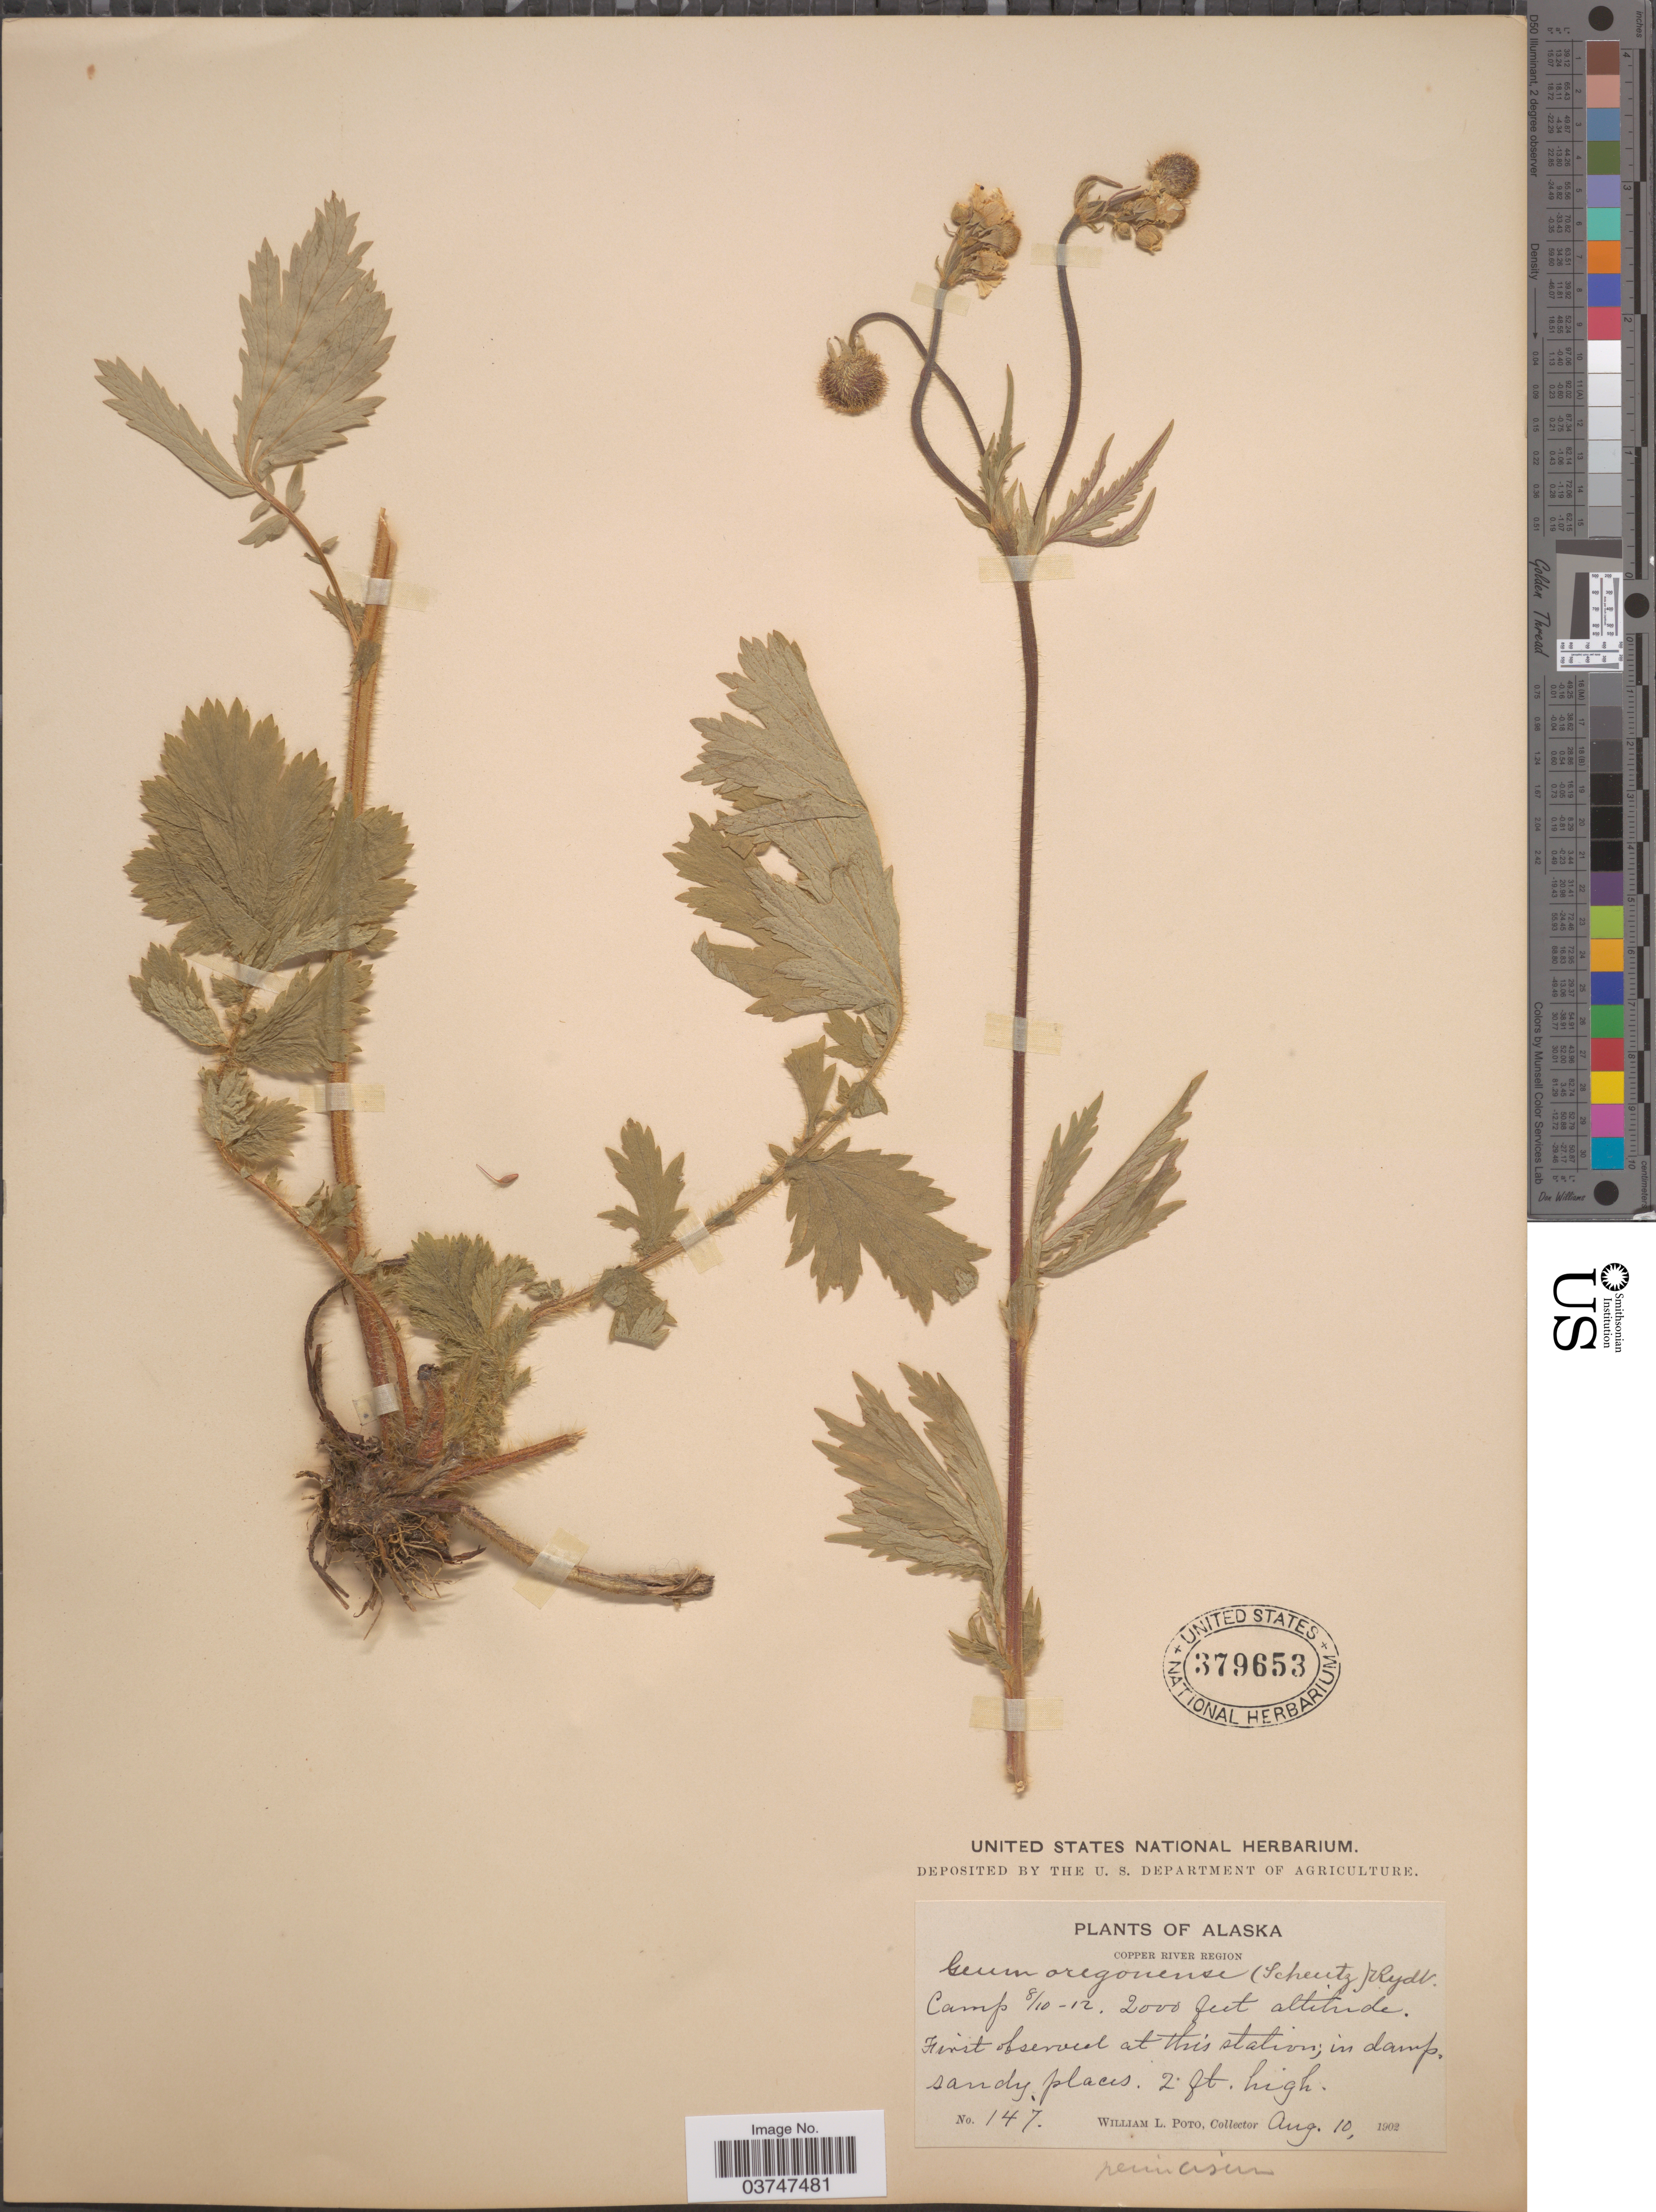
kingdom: Plantae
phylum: Tracheophyta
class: Magnoliopsida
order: Rosales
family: Rosaceae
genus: Geum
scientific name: Geum macrophyllum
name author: Willd.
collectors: W. Poto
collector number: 147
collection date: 1902-08-10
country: United States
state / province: Alaska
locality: Copper River Region. Camp 8/10-12.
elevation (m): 610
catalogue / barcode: US 379653